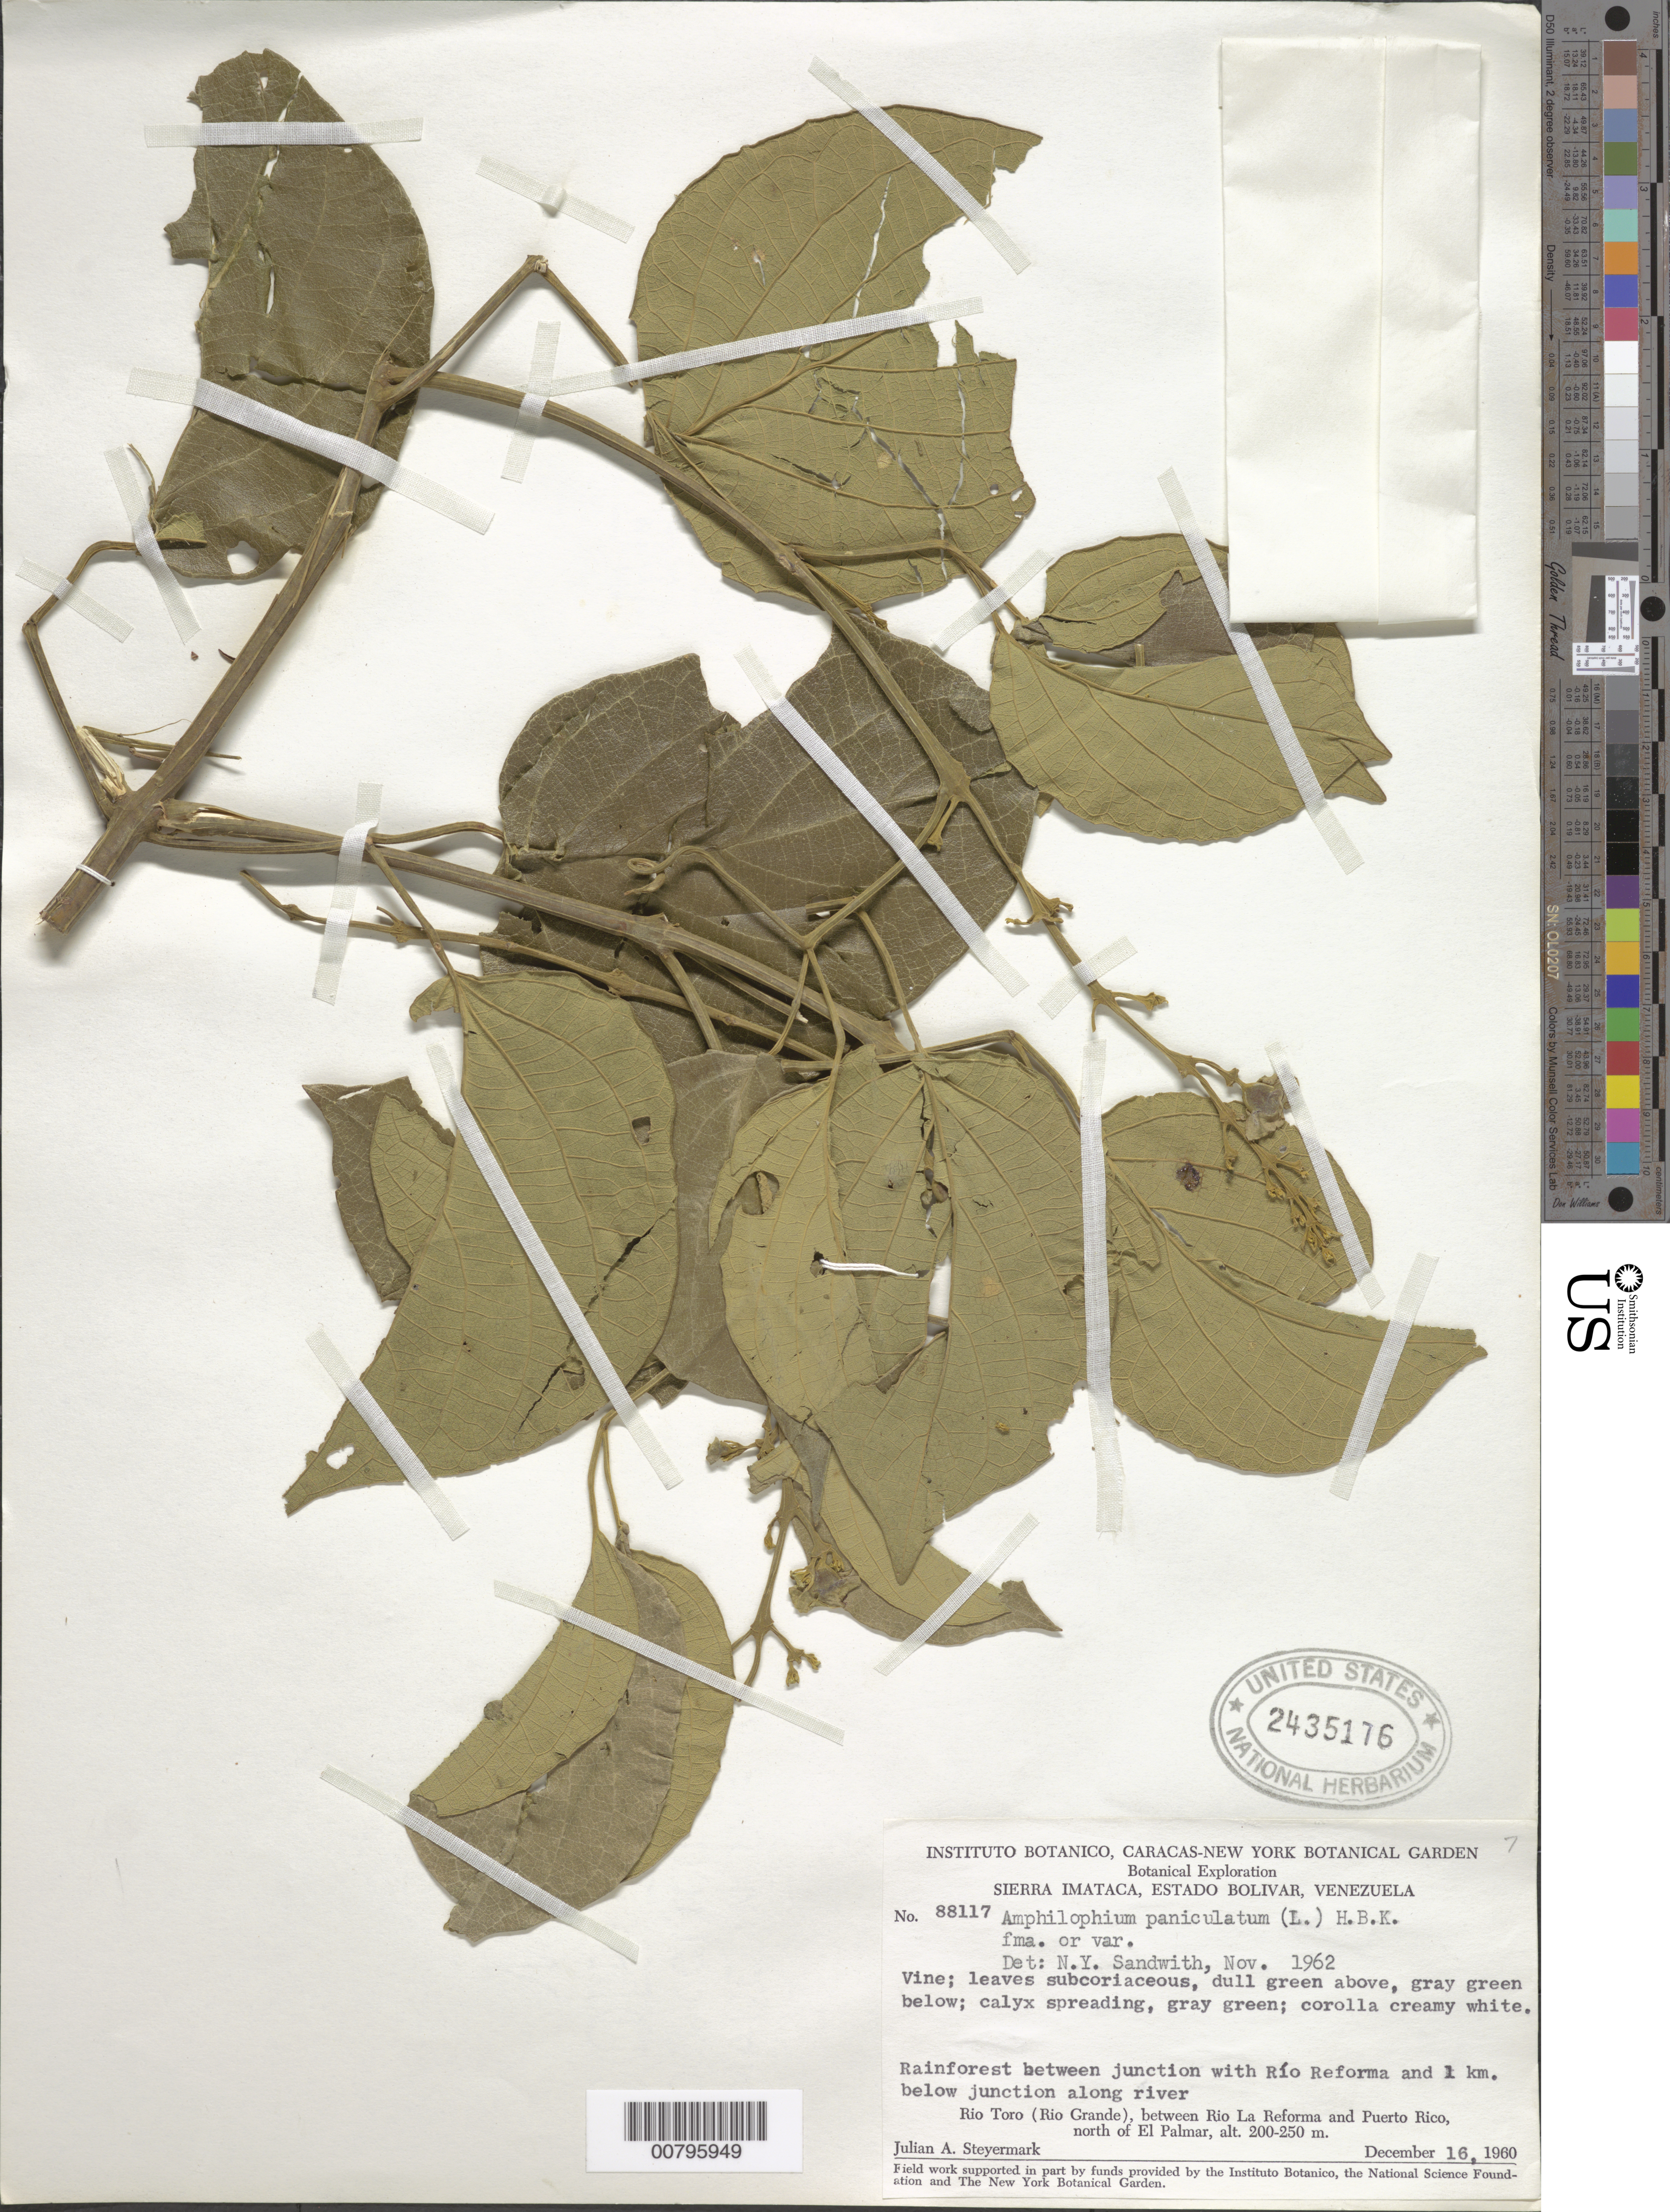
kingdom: Plantae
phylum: Tracheophyta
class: Magnoliopsida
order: Lamiales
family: Bignoniaceae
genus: Amphilophium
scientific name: Amphilophium paniculatum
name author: (L.) Kunth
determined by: Sandwith, N. Y.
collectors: J. Steyermark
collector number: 88117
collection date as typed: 16-Dec-60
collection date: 1960-12-16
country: Venezuela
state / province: Bolívar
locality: Sierra Imataca, Río Toro (Río Grande), between Río La Reforma and Puerto Rico, N of El Palmar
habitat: Rainforest, between junction with Rio Reforma and 1 km below junction, along river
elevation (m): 200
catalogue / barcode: US 2435176